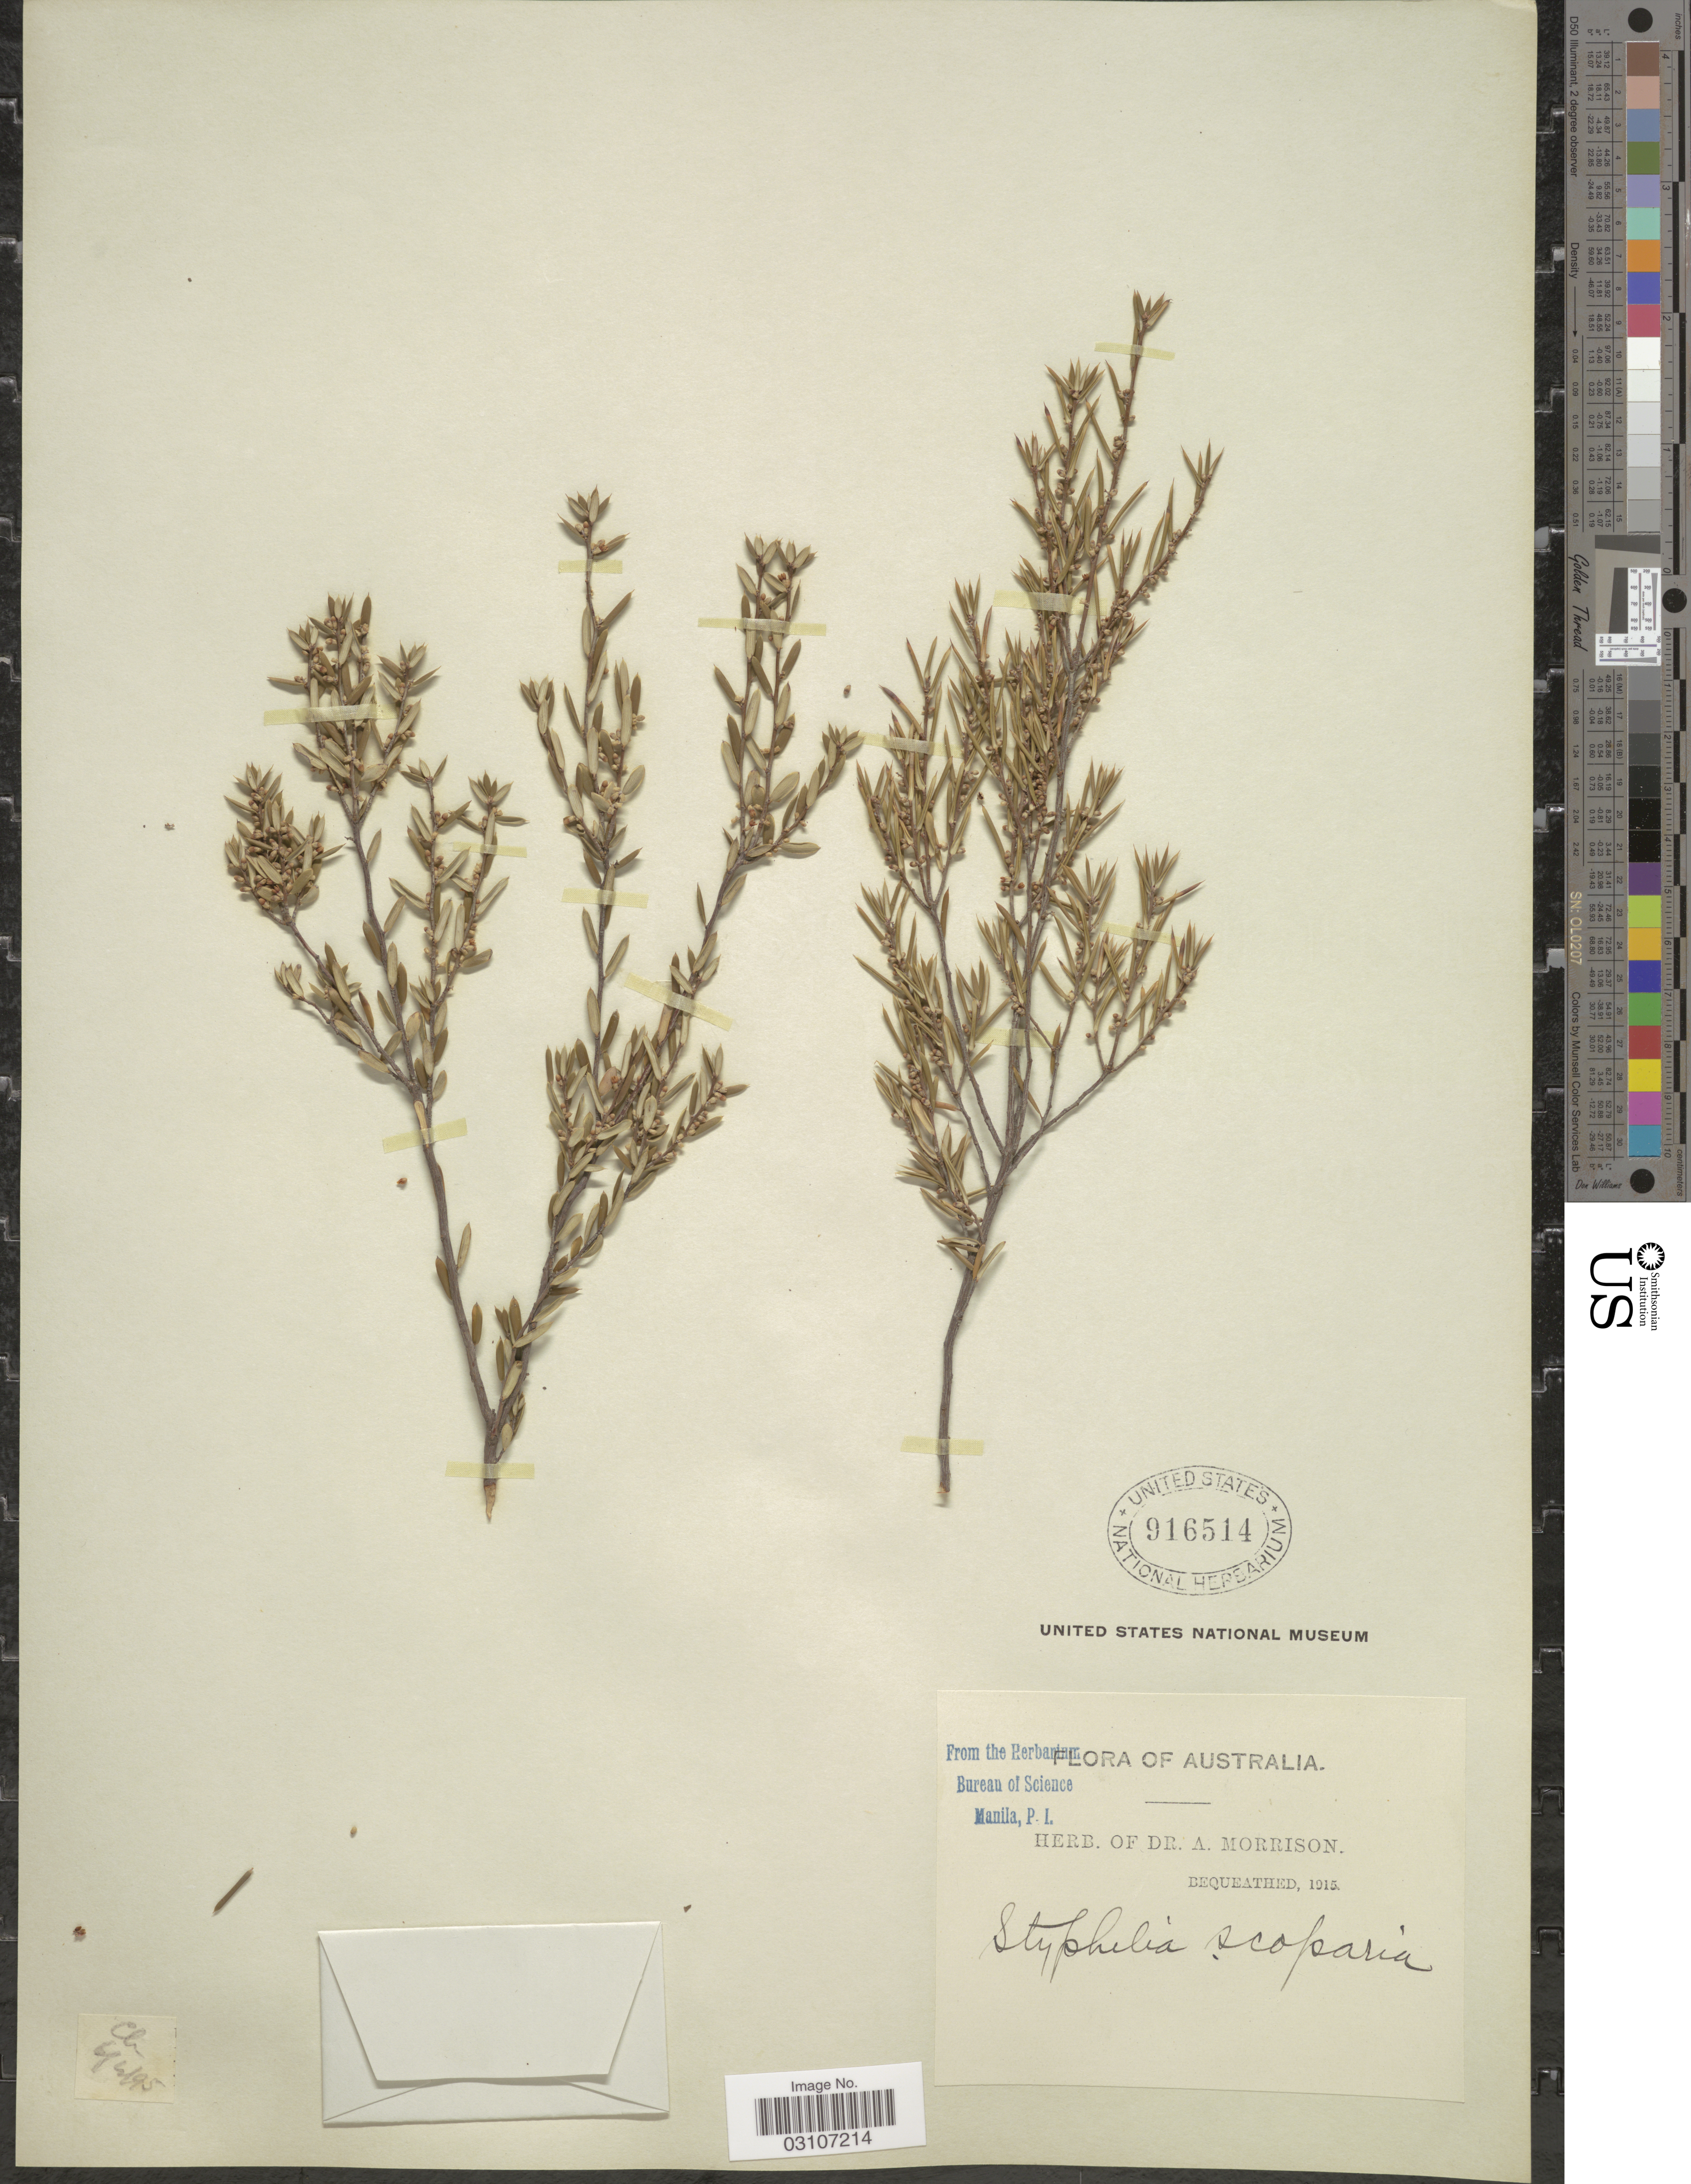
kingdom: Plantae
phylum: Tracheophyta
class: Magnoliopsida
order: Ericales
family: Ericaceae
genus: Monotoca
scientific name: Monotoca scoparia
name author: (Sm.) R. Br.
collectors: ex herb. Dr. A. Morrison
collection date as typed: Transcribed d/m/y: 6/4/95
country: Australia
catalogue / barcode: US 916514